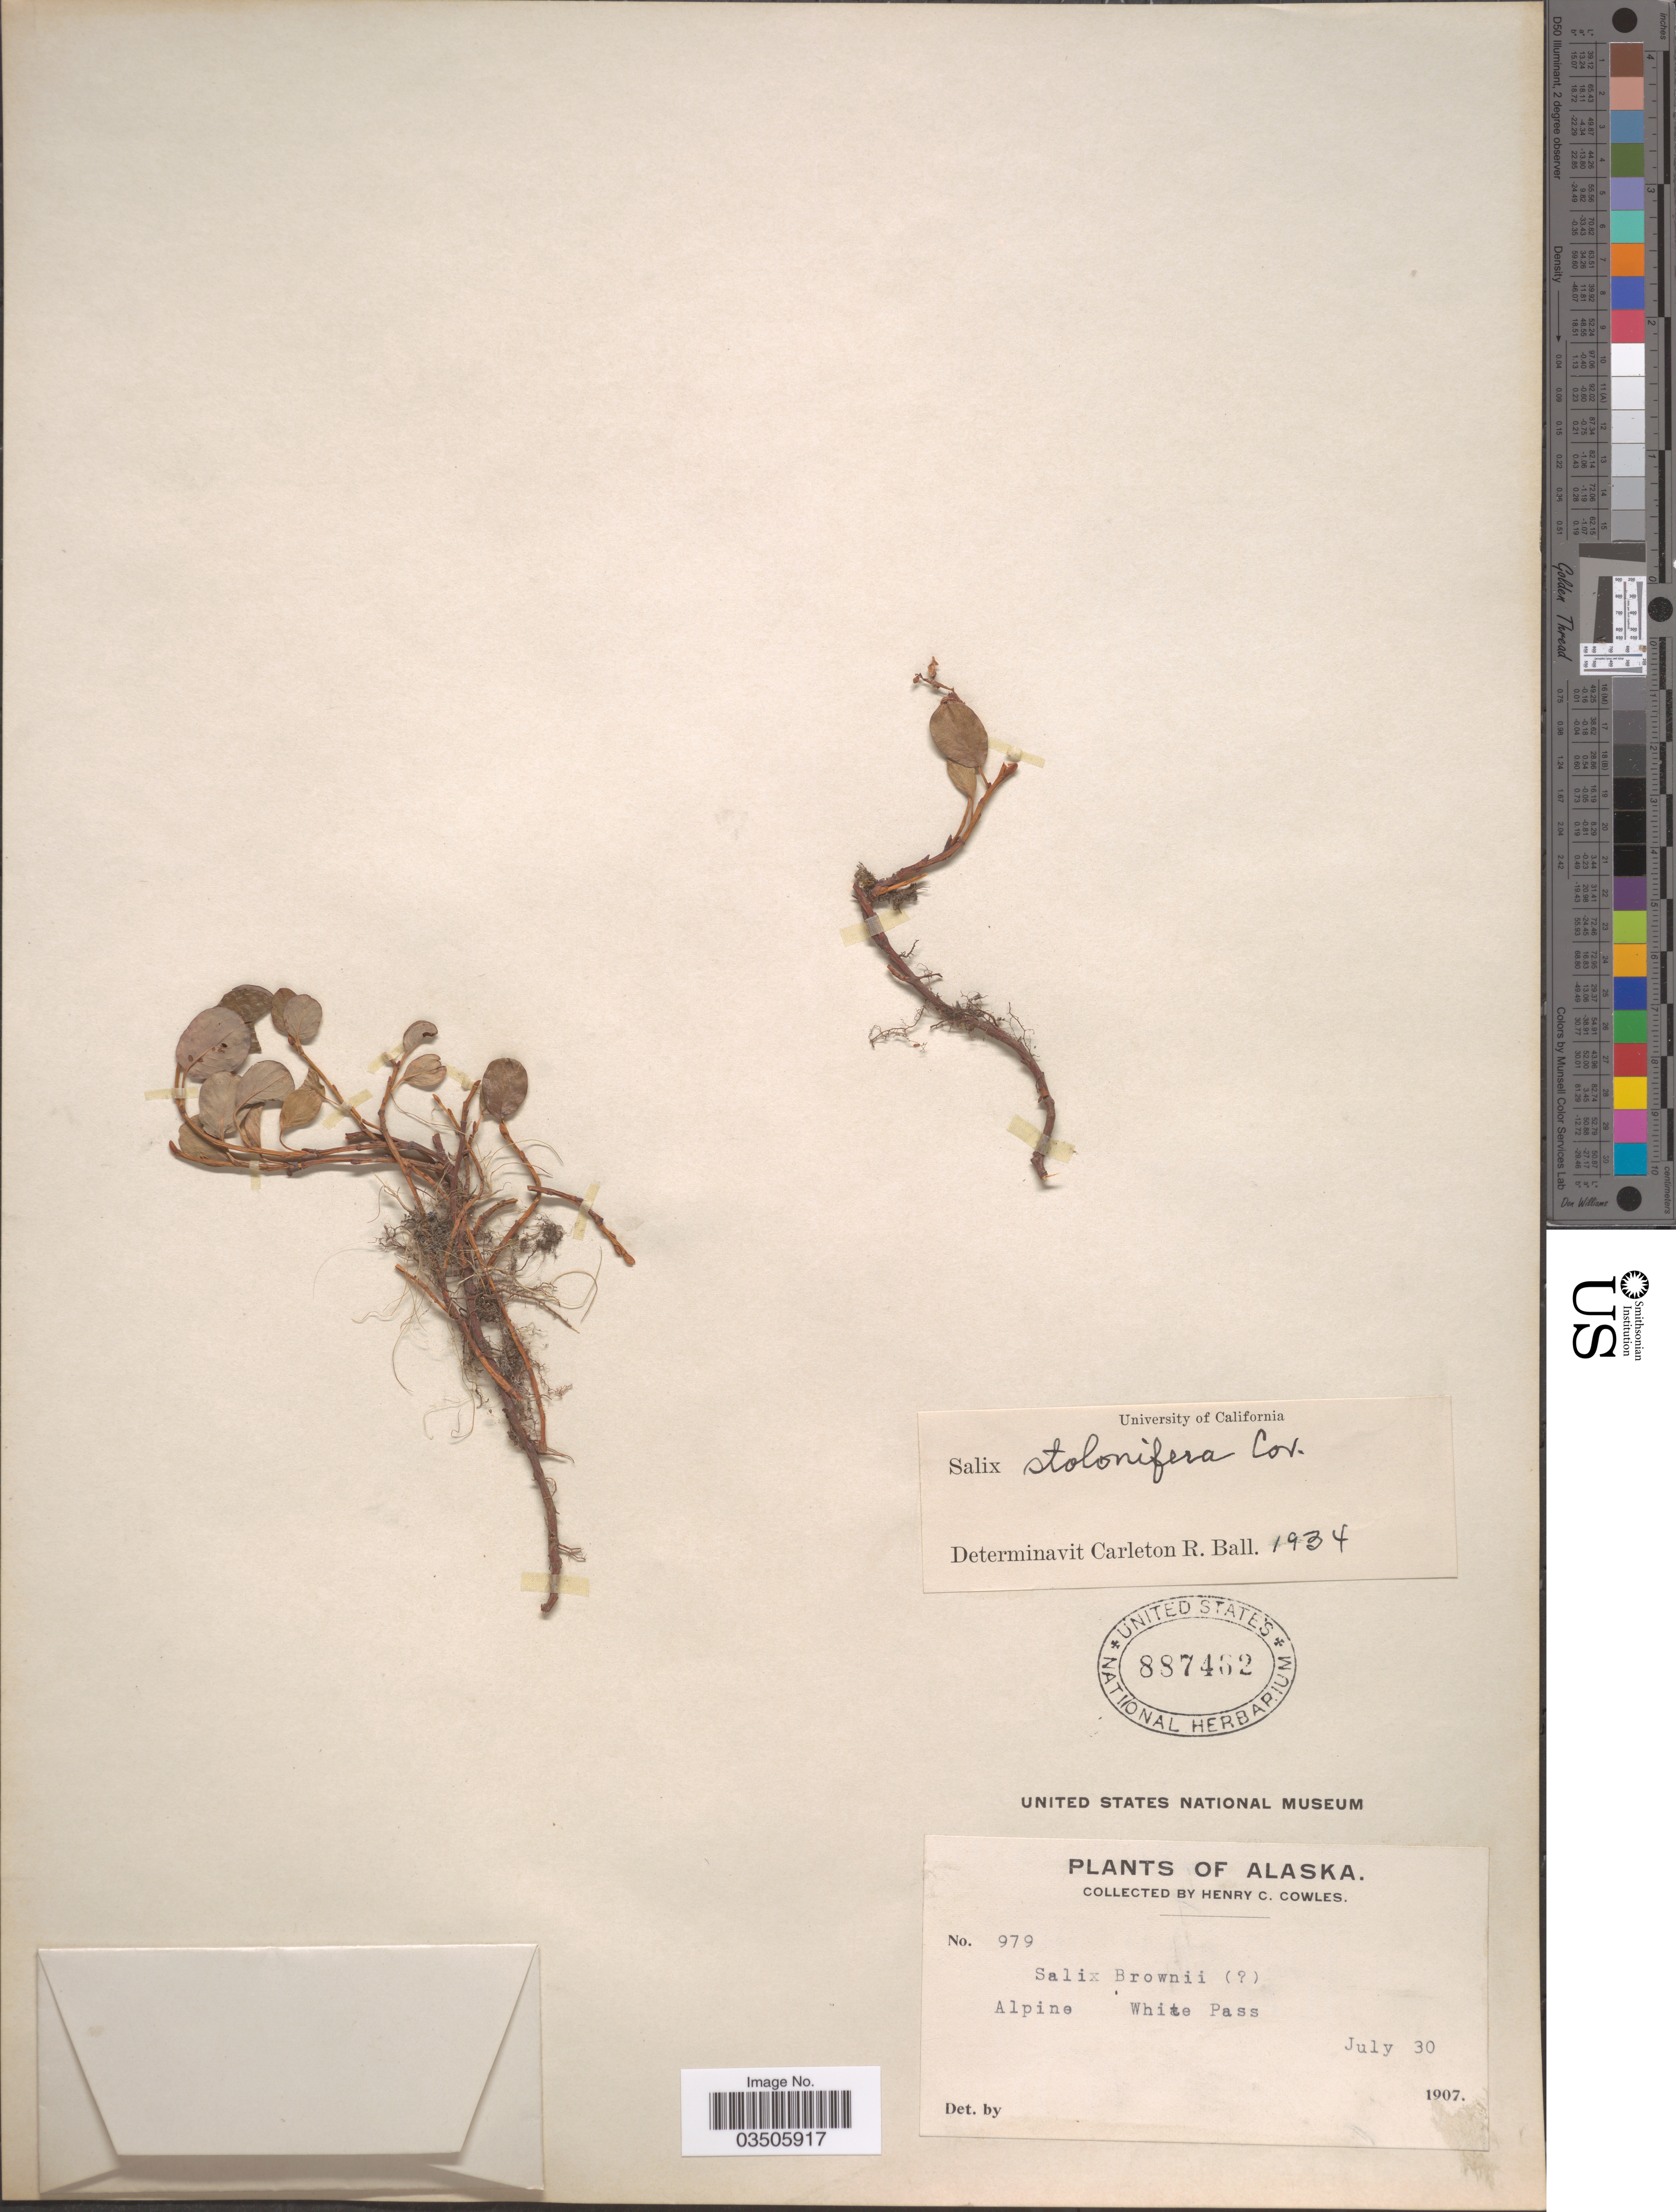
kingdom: Plantae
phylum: Tracheophyta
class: Magnoliopsida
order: Malpighiales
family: Salicaceae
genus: Salix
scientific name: Salix stolonifera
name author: Coville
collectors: H. Cowles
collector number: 979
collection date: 1907-07-30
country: United States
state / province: Alaska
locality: Alpine White Pass.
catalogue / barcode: US 887462